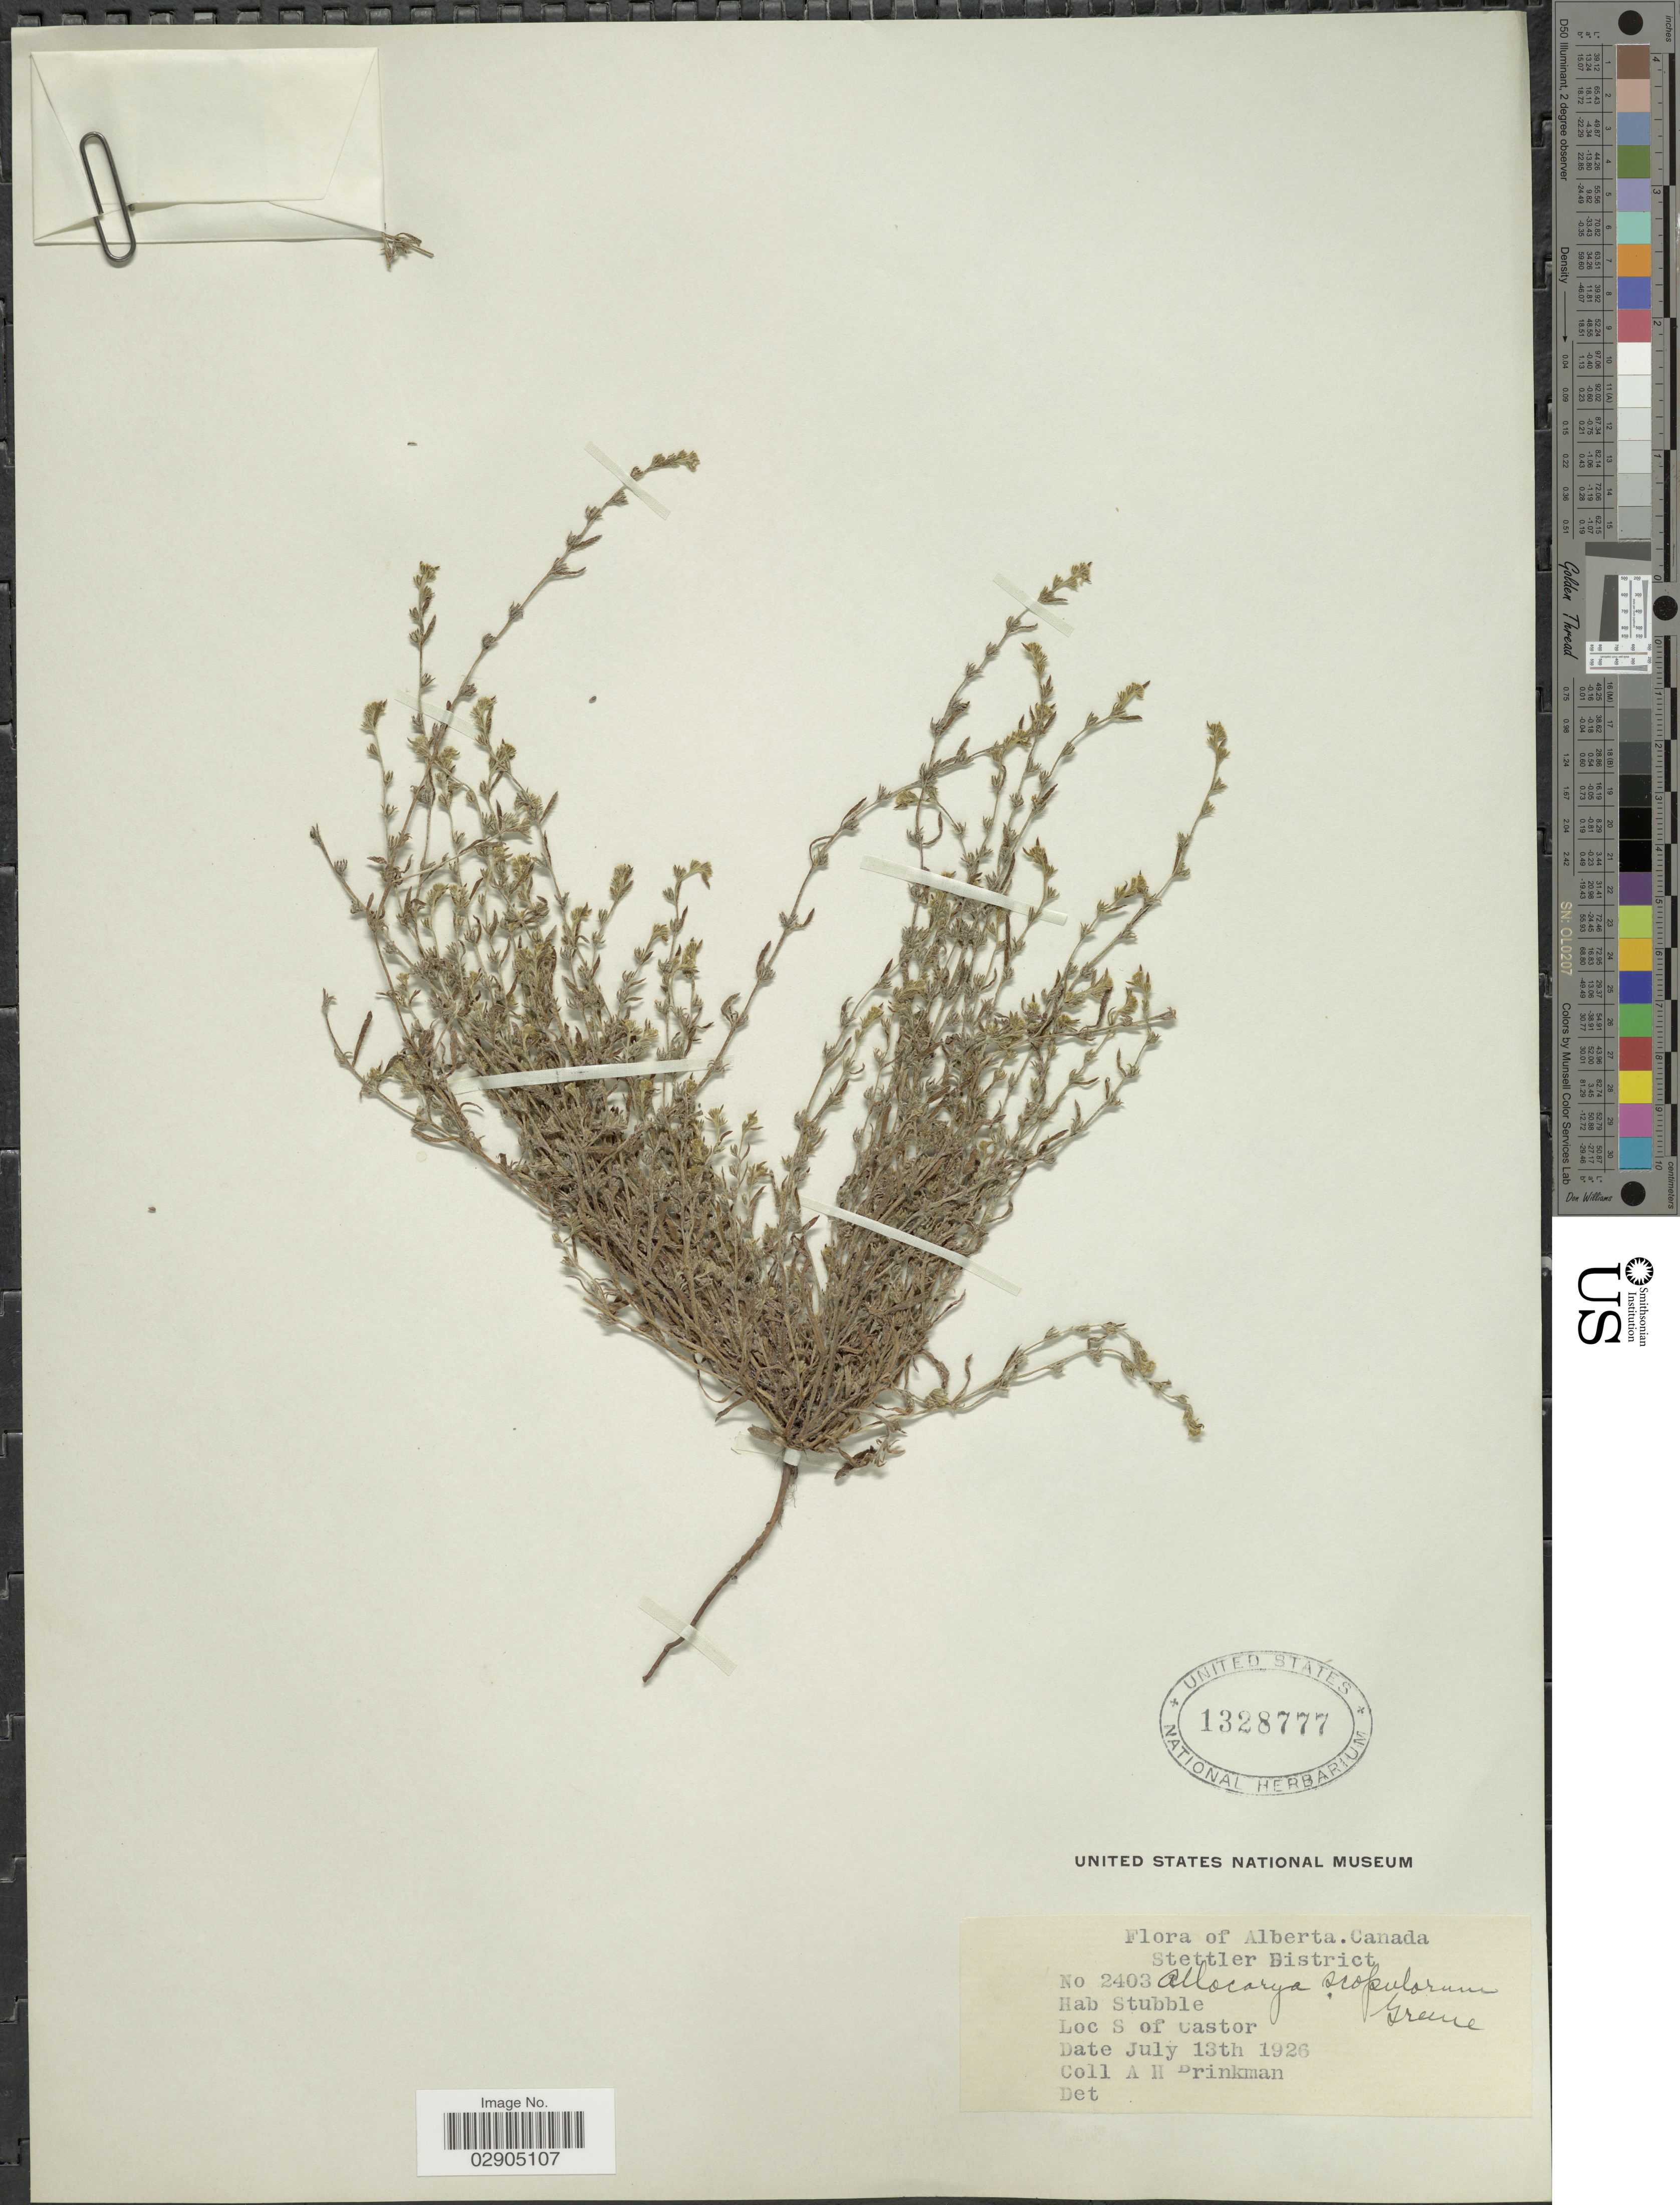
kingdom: Plantae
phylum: Tracheophyta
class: Magnoliopsida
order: Boraginales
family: Boraginaceae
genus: Allocarya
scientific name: Allocarya californica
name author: (Fisch. & C.A. Mey.) Greene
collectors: A. Brinkman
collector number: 2403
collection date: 1926-07-13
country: Canada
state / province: Alberta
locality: Stettler District. S of Castor.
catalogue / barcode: US 1328777